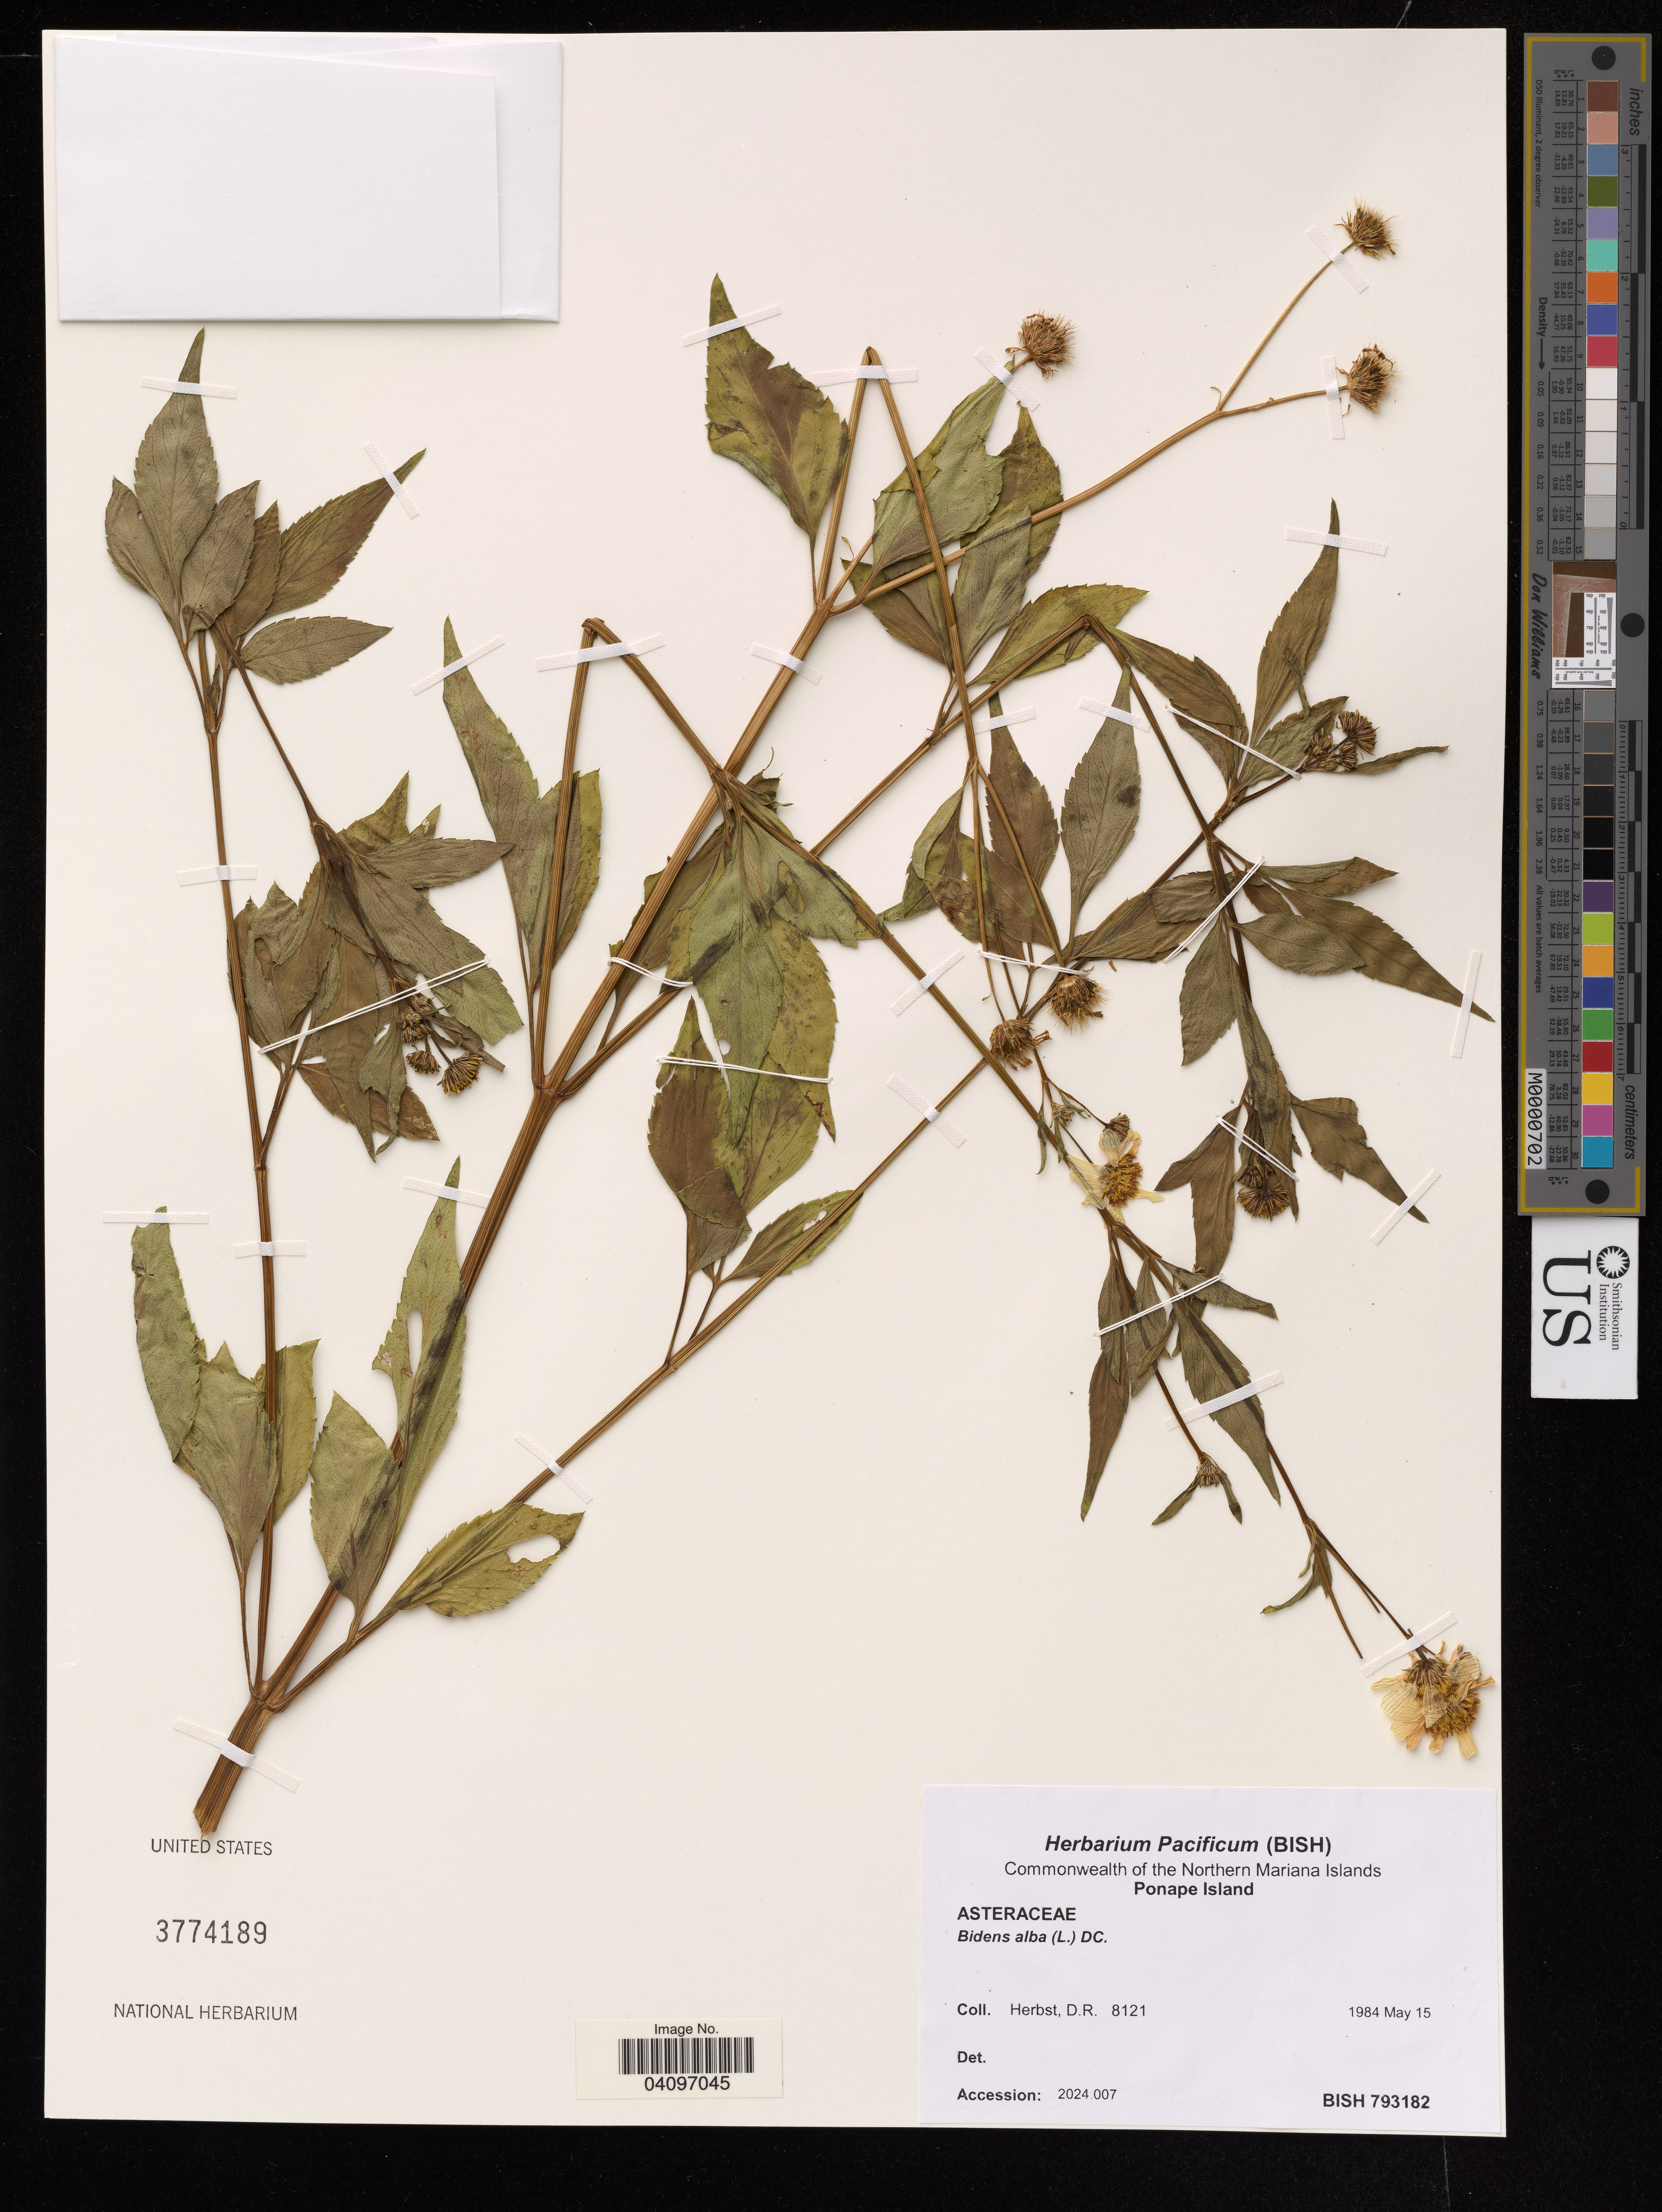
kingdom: Plantae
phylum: Tracheophyta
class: Magnoliopsida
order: Asterales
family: Asteraceae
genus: Bidens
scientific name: Bidens alba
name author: (L.) DC.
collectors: D. R. Herbst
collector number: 8121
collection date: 1984-05-15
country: Micronesia, Federated States of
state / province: Pohnpei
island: Pohnpei [Ponape]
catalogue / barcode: US 3774189